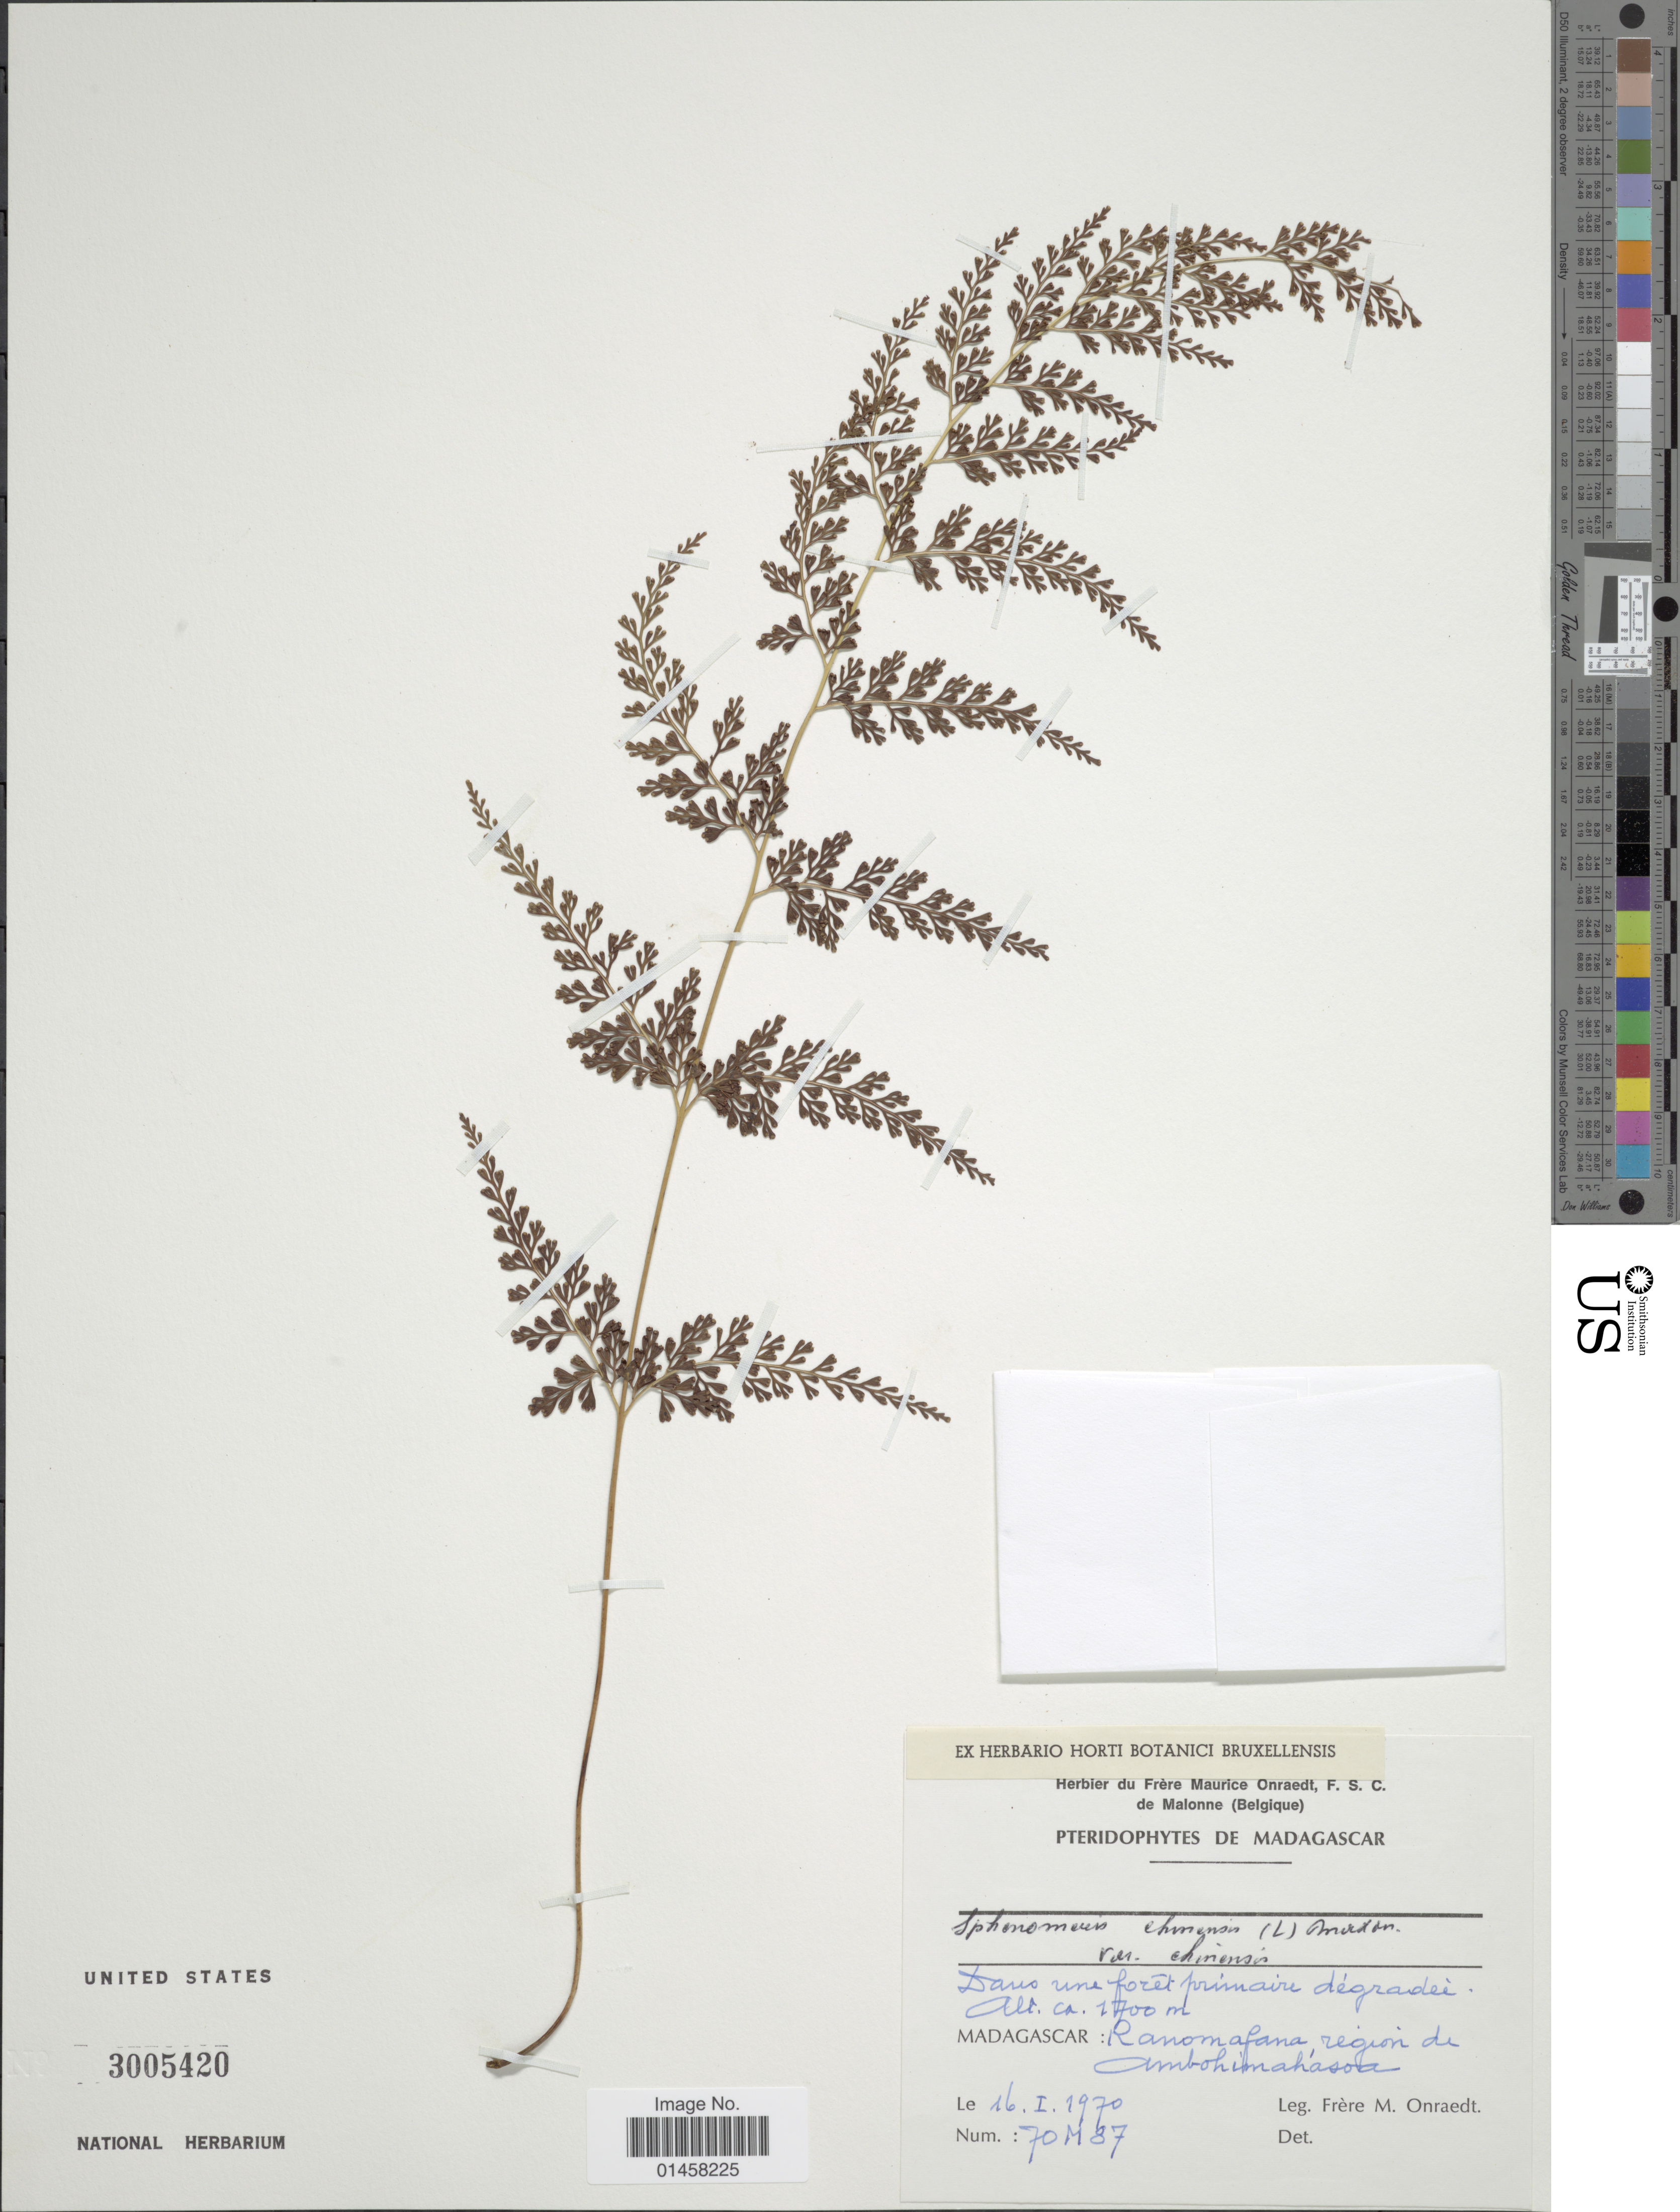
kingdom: Plantae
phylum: Tracheophyta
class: Polypodiopsida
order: Polypodiales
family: Lindsaeaceae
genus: Sphenomeris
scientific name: Sphenomeris chinensis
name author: (L.) Maxon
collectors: F. Onraedt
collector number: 70M87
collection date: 1970-01-16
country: Madagascar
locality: Dans une forêt primaire dégradée.Ranomafana, region de Ambohimahasoa.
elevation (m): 1700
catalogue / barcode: US 3005420